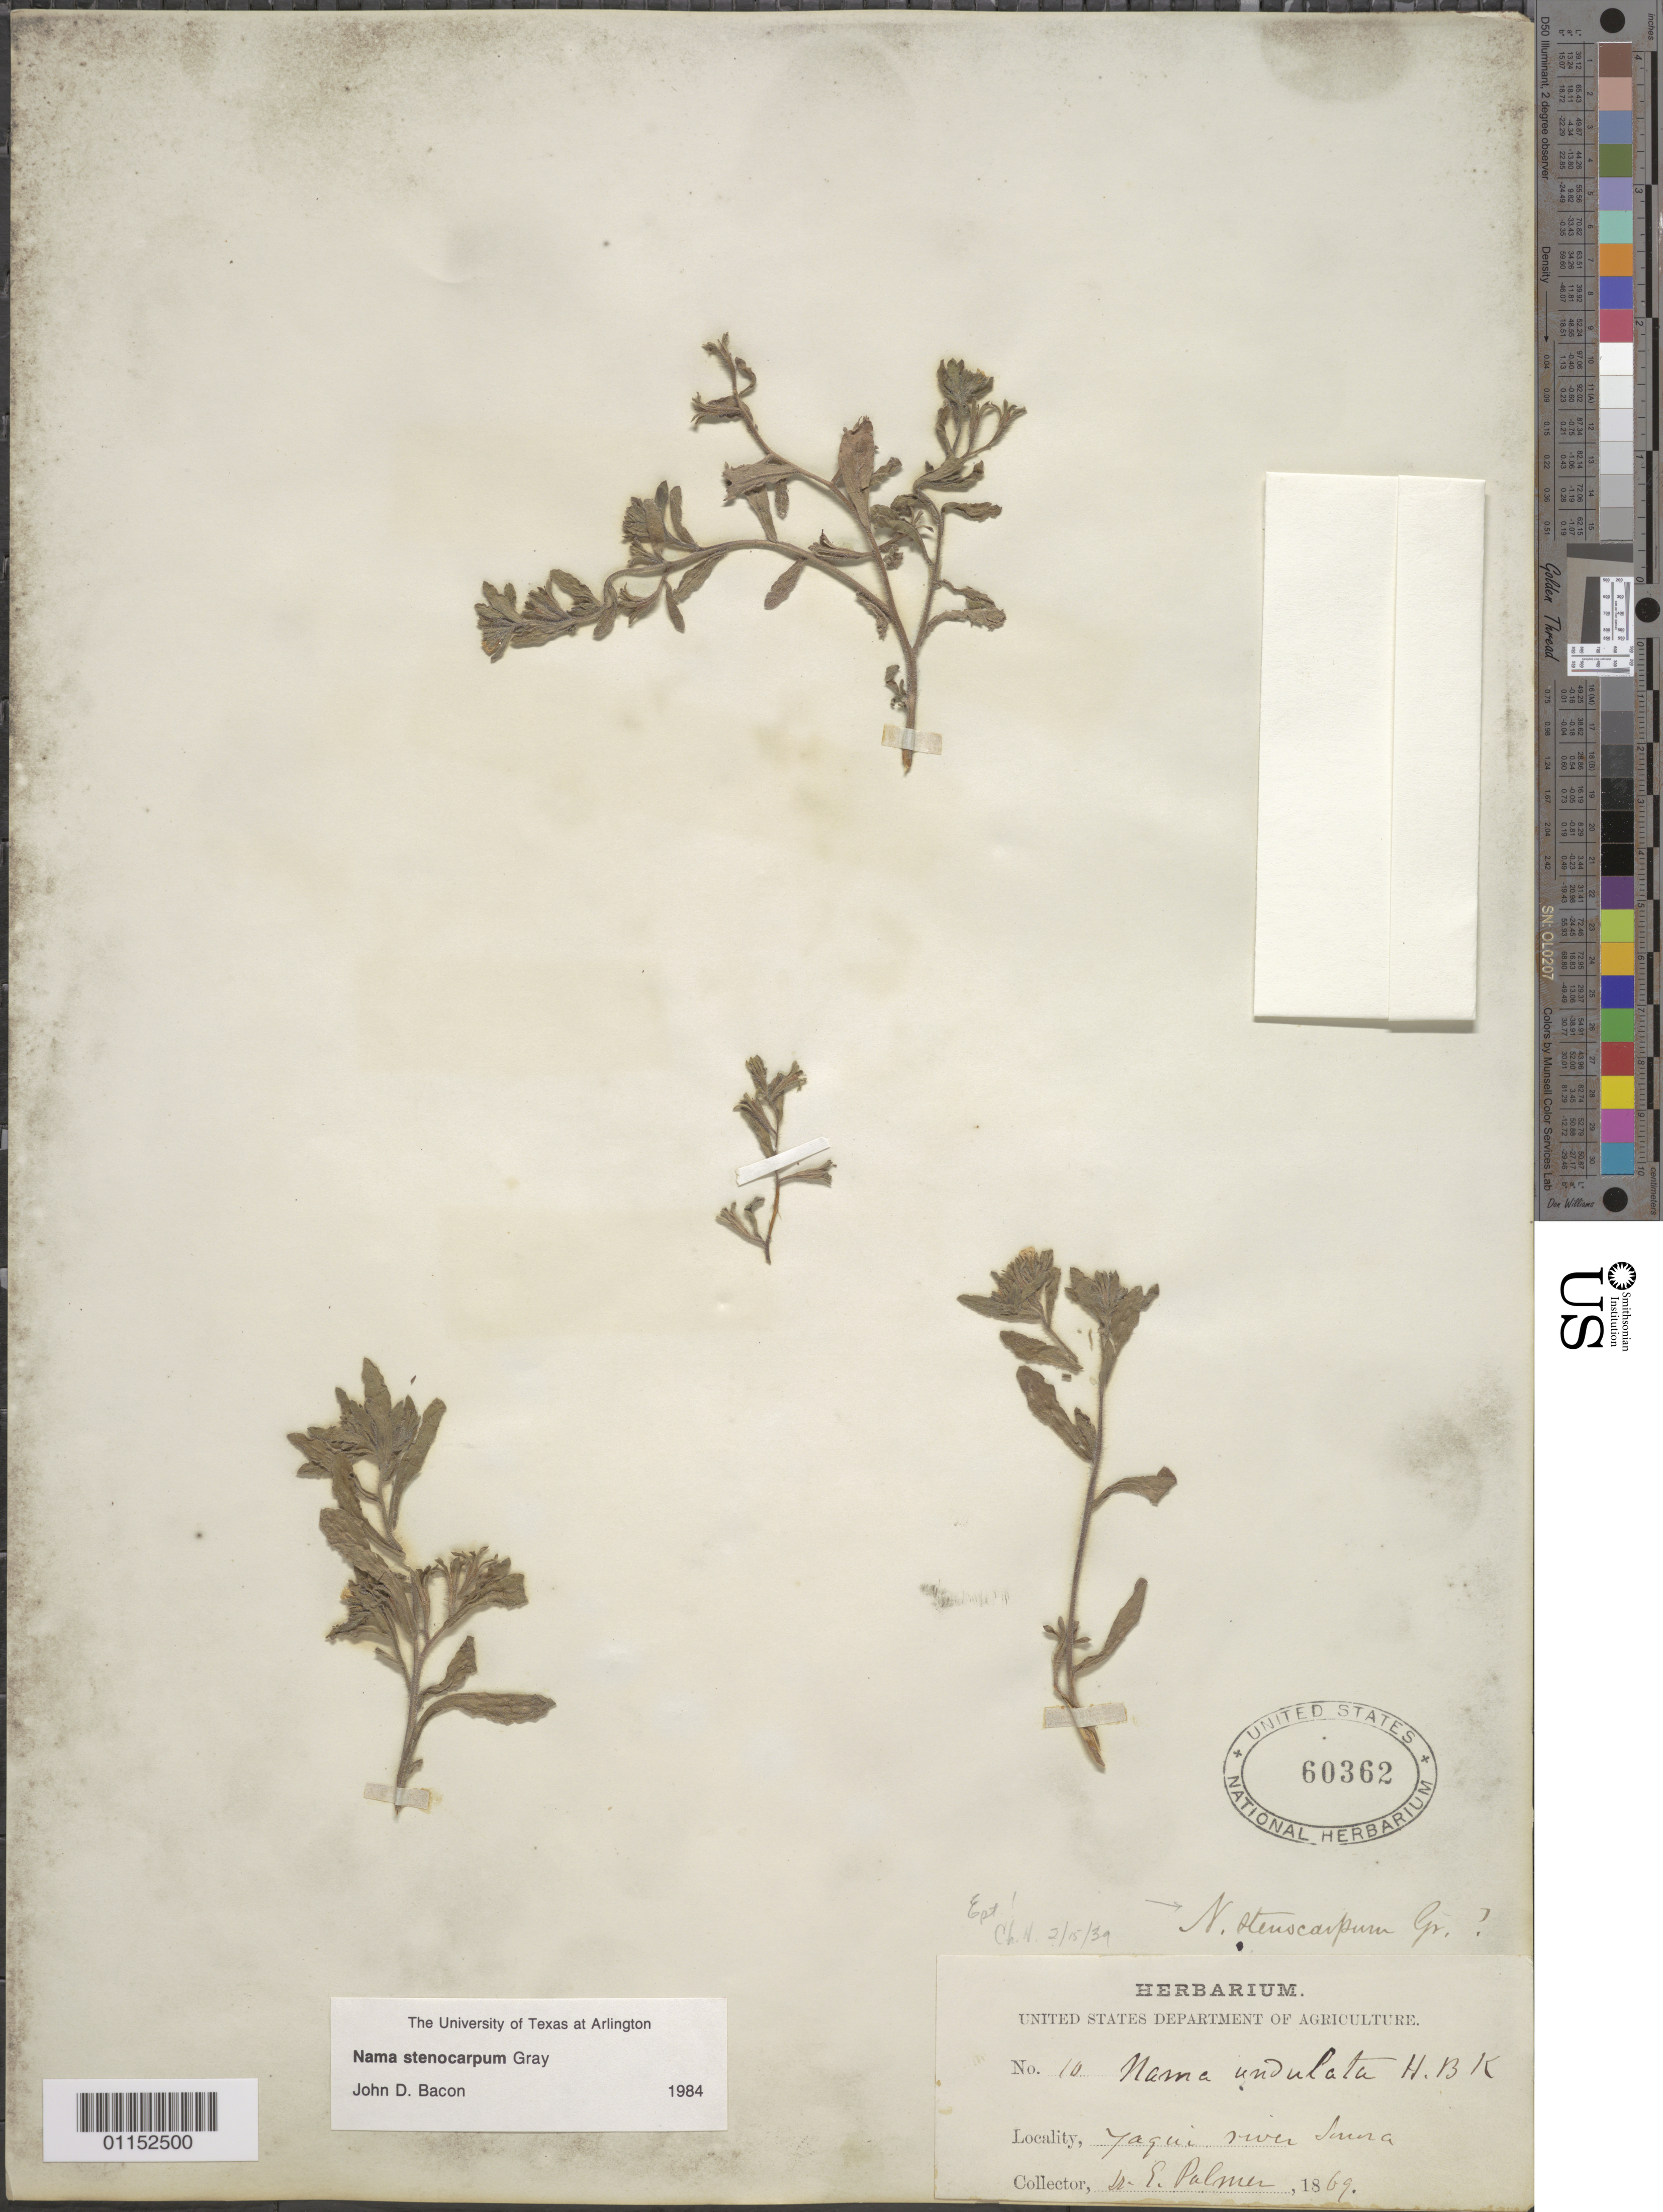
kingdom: Plantae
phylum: Tracheophyta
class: Magnoliopsida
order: Boraginales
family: Namaceae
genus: Nama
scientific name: Nama stenocarpum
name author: A. Gray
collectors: E. Palmer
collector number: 10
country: Mexico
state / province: Sonora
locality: Yaqui River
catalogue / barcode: US 60362